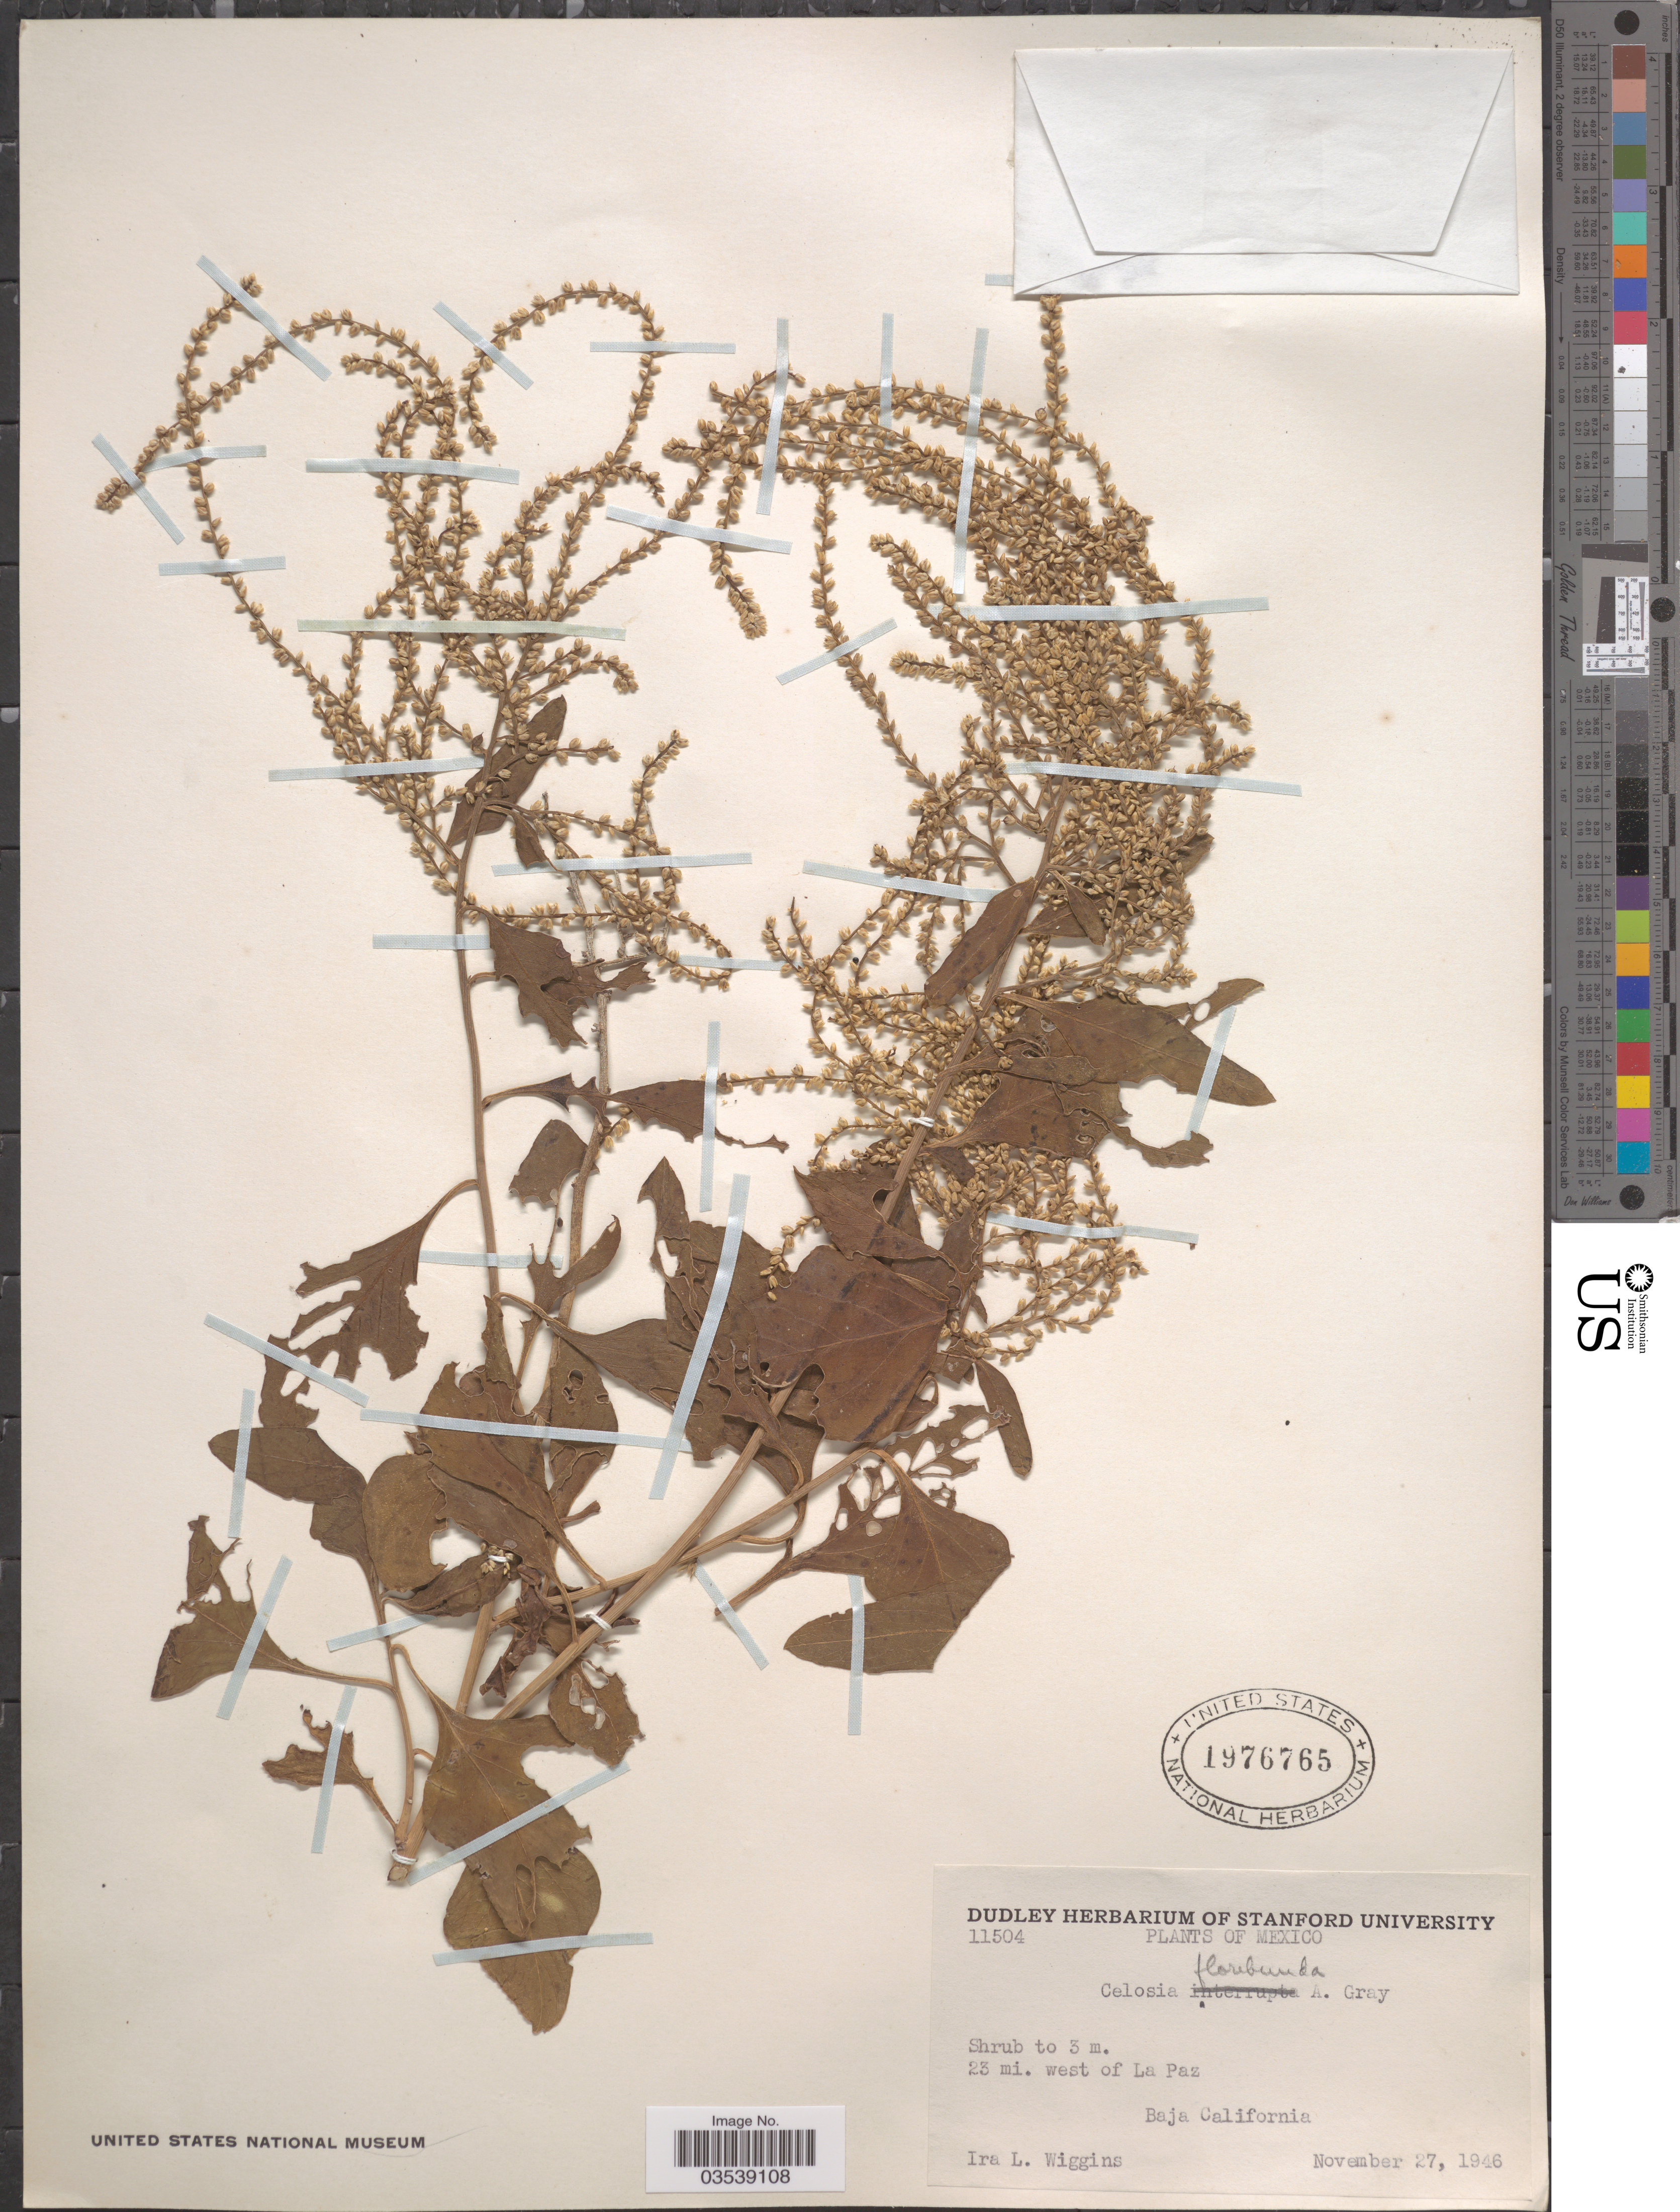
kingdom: Plantae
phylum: Tracheophyta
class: Magnoliopsida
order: Caryophyllales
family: Amaranthaceae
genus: Celosia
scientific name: Celosia floribunda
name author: A. Gray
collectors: I. L. Wiggins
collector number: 11504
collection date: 1946-11-27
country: Mexico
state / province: Baja California Sur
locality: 23 mi. west of La Paz.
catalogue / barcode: US 1976765